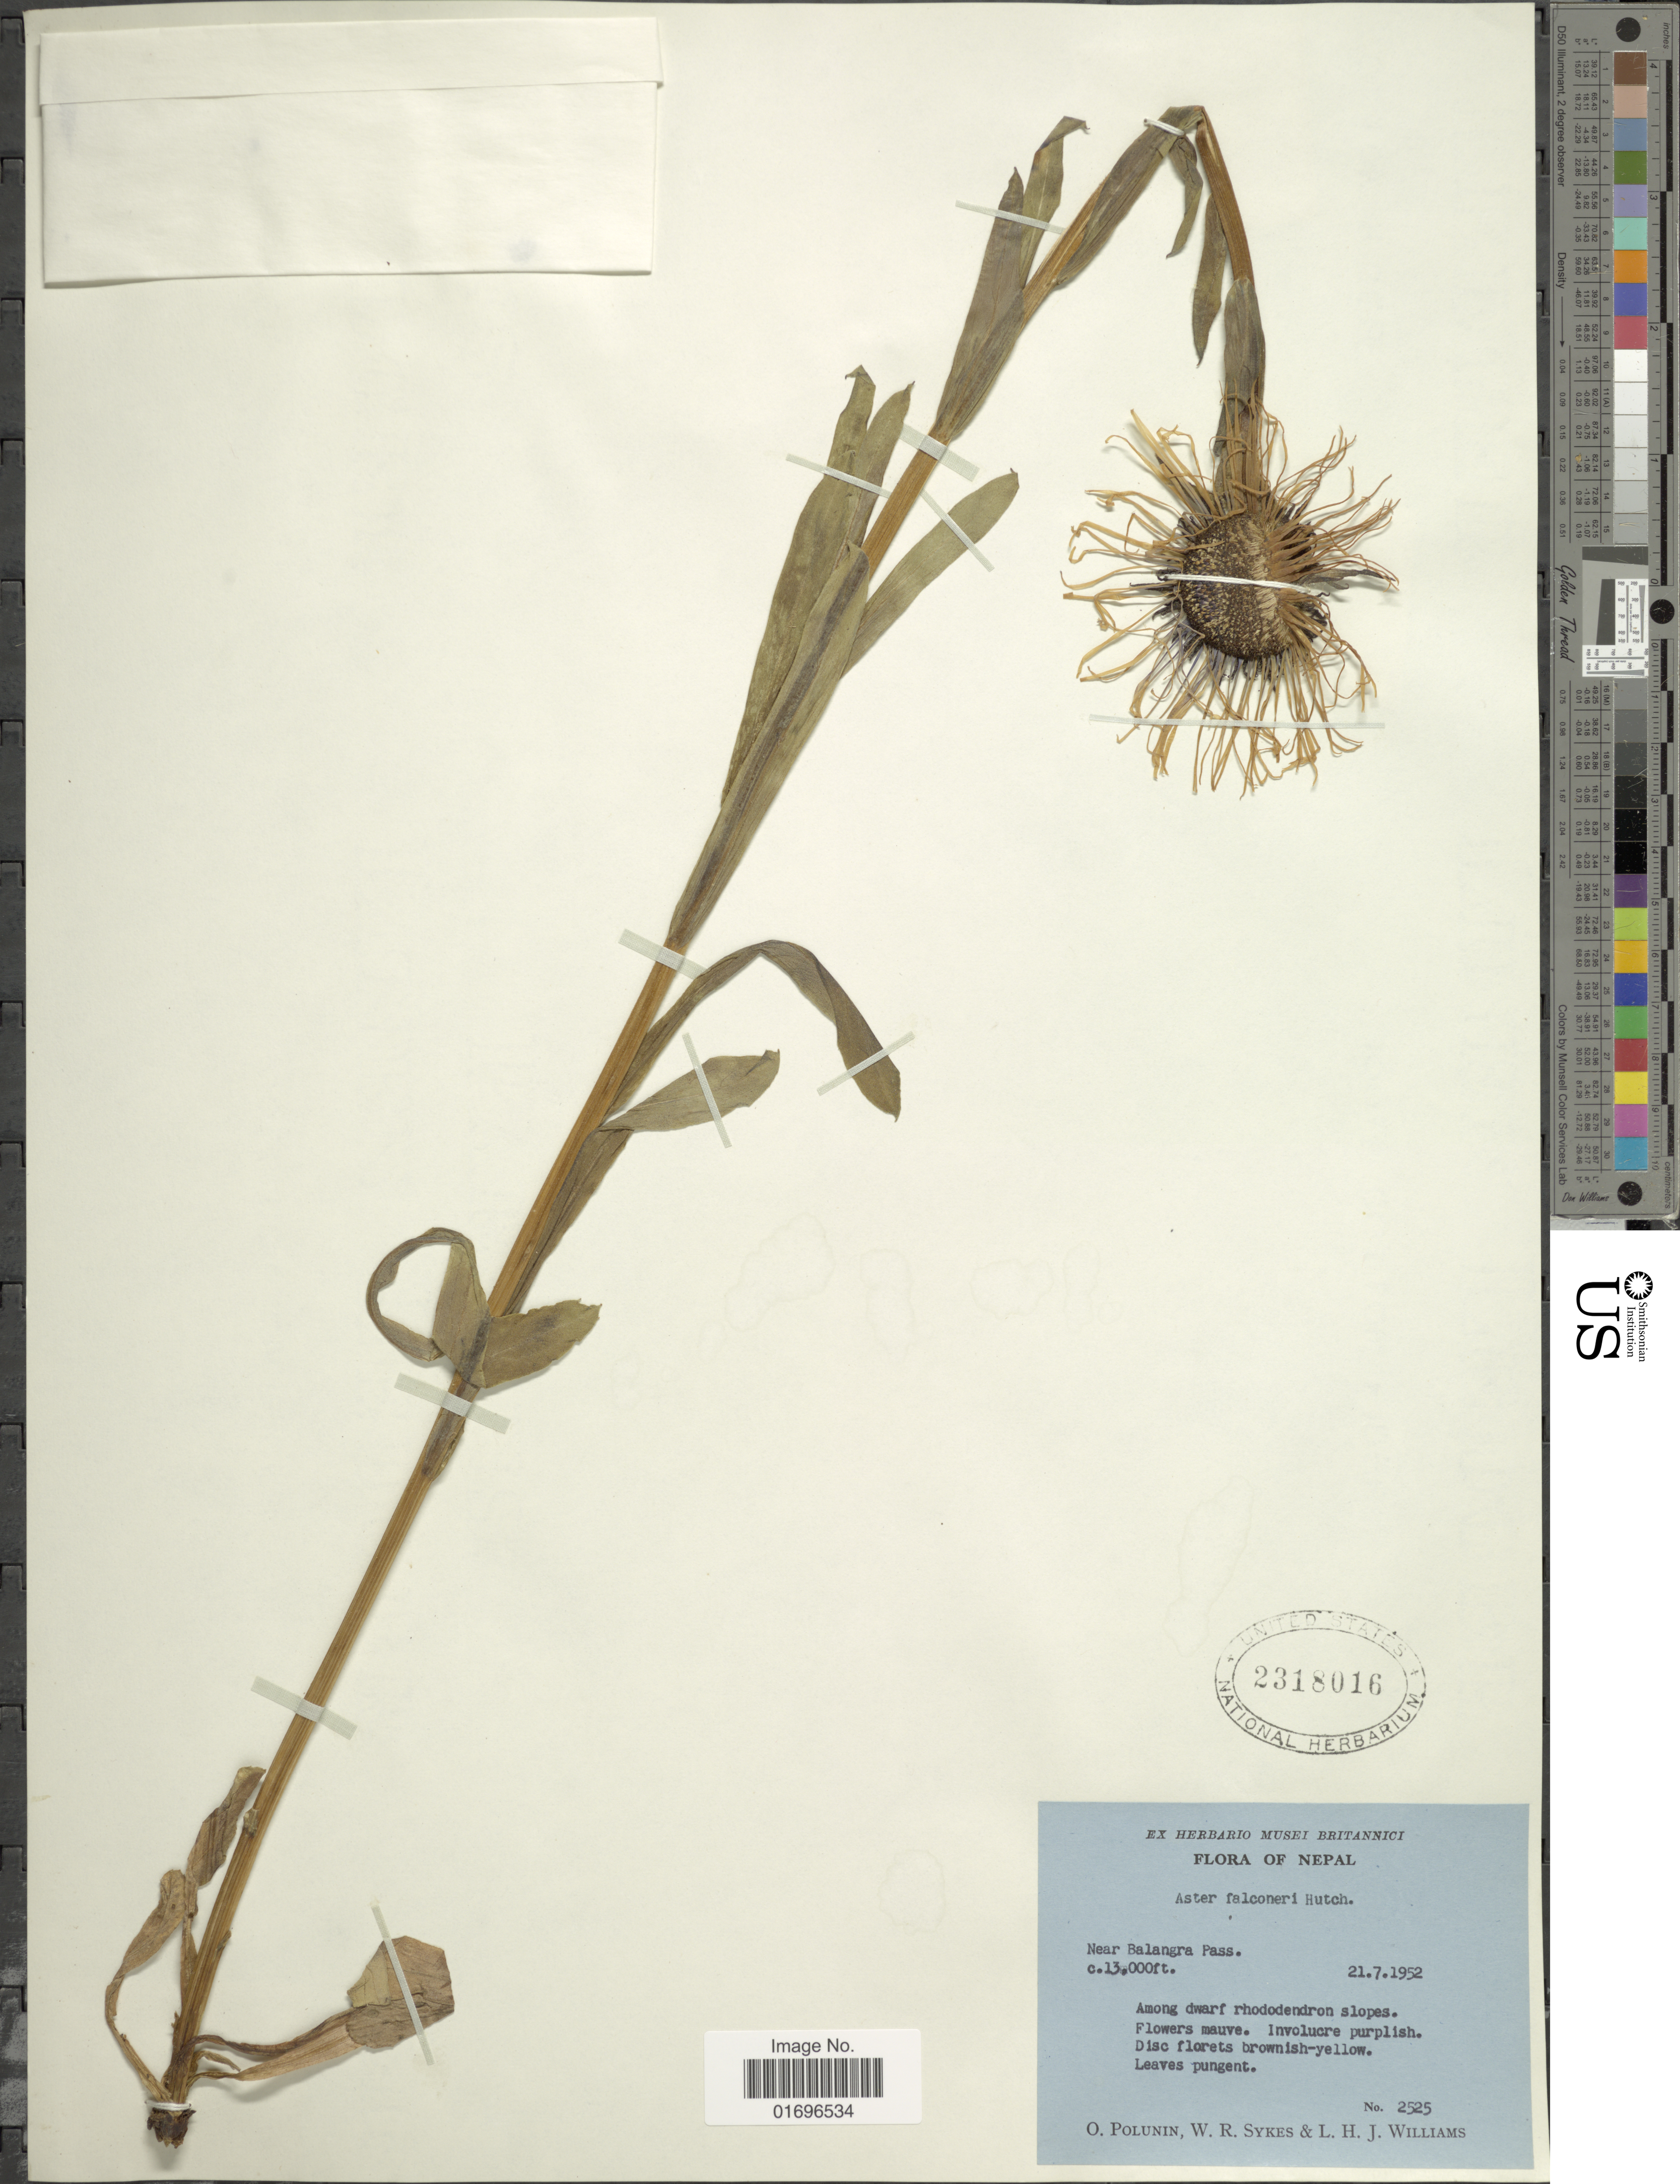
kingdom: Plantae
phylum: Tracheophyta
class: Magnoliopsida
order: Asterales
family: Asteraceae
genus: Aster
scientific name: Aster falconeri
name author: (C.B. Clarke) Hutch.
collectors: O. V. Polunin, W. R. Sykes & L. H. J. Williams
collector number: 2525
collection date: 1952-07-21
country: Nepal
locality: Near Balangra Pass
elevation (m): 3962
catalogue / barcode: US 2318016